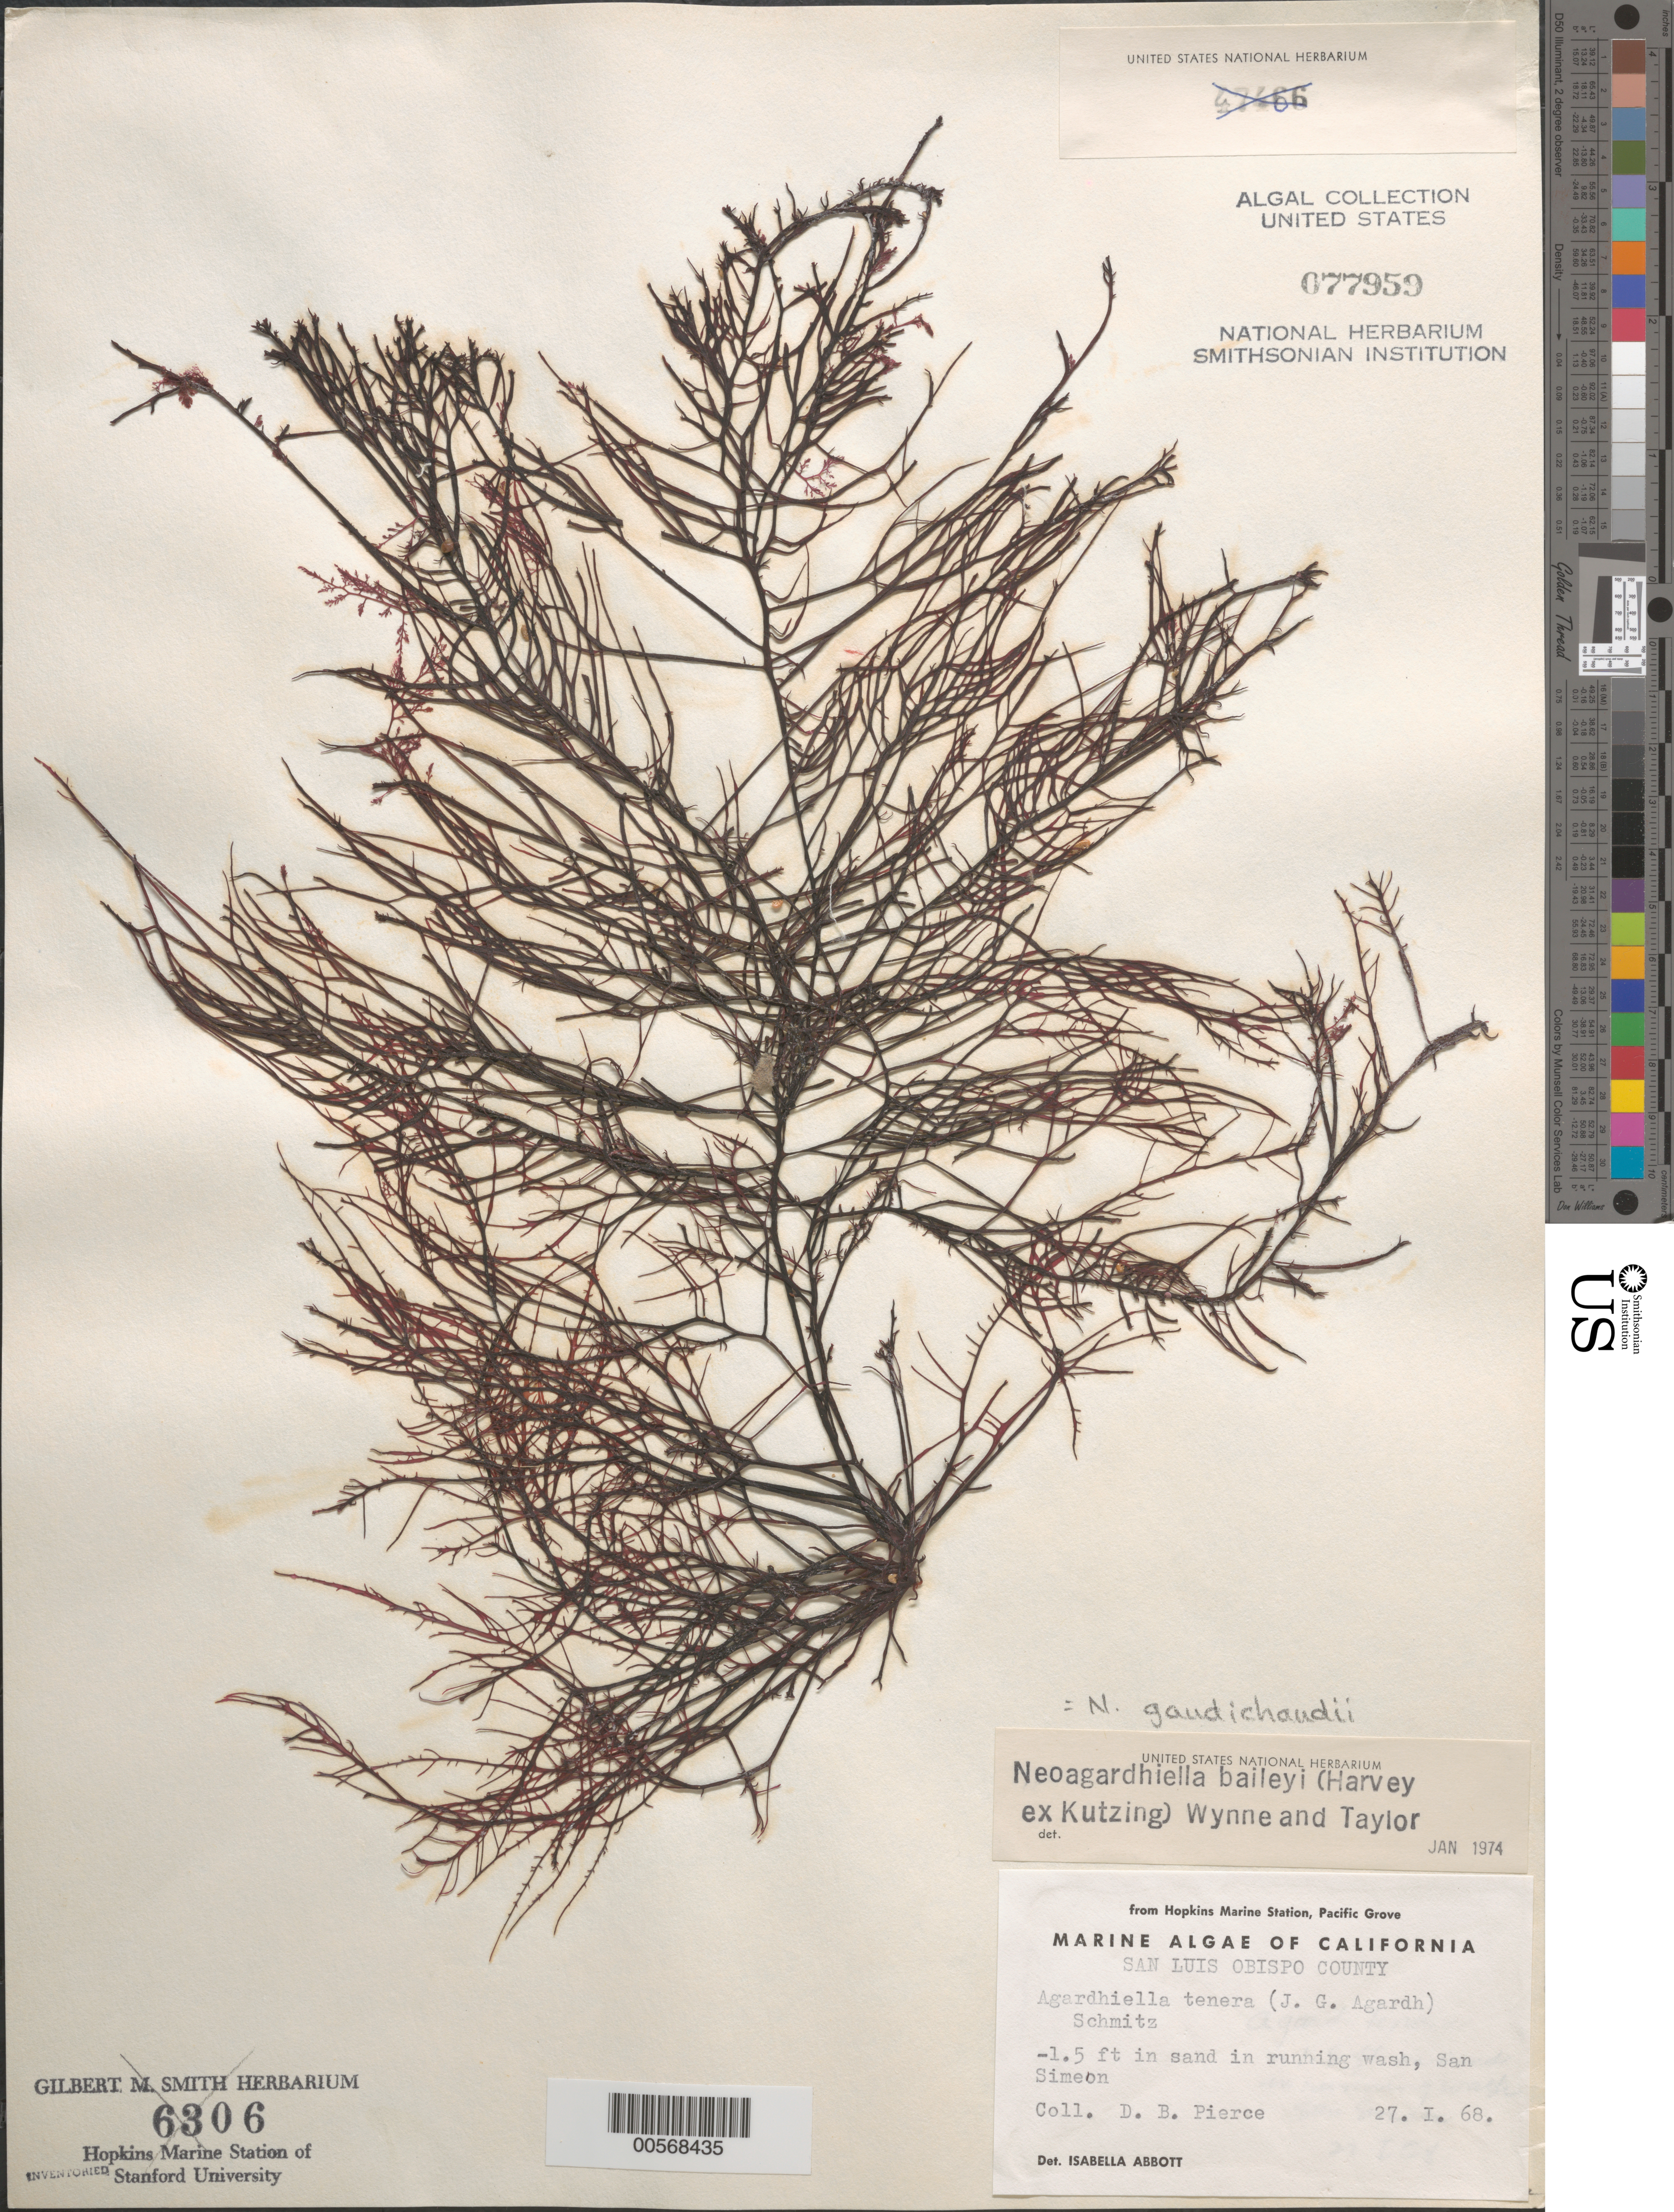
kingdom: Plantae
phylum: Rhodophyta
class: Florideophyceae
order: Gigartinales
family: Solieriaceae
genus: Sarcodiotheca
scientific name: Sarcodiotheca gaudichaudii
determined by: Algae name updating Project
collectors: D. Pierce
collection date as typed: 27 Jan 1968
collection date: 1968-01-27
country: United States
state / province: California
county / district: San Luis Obispo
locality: San Simeon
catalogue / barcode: US 77959